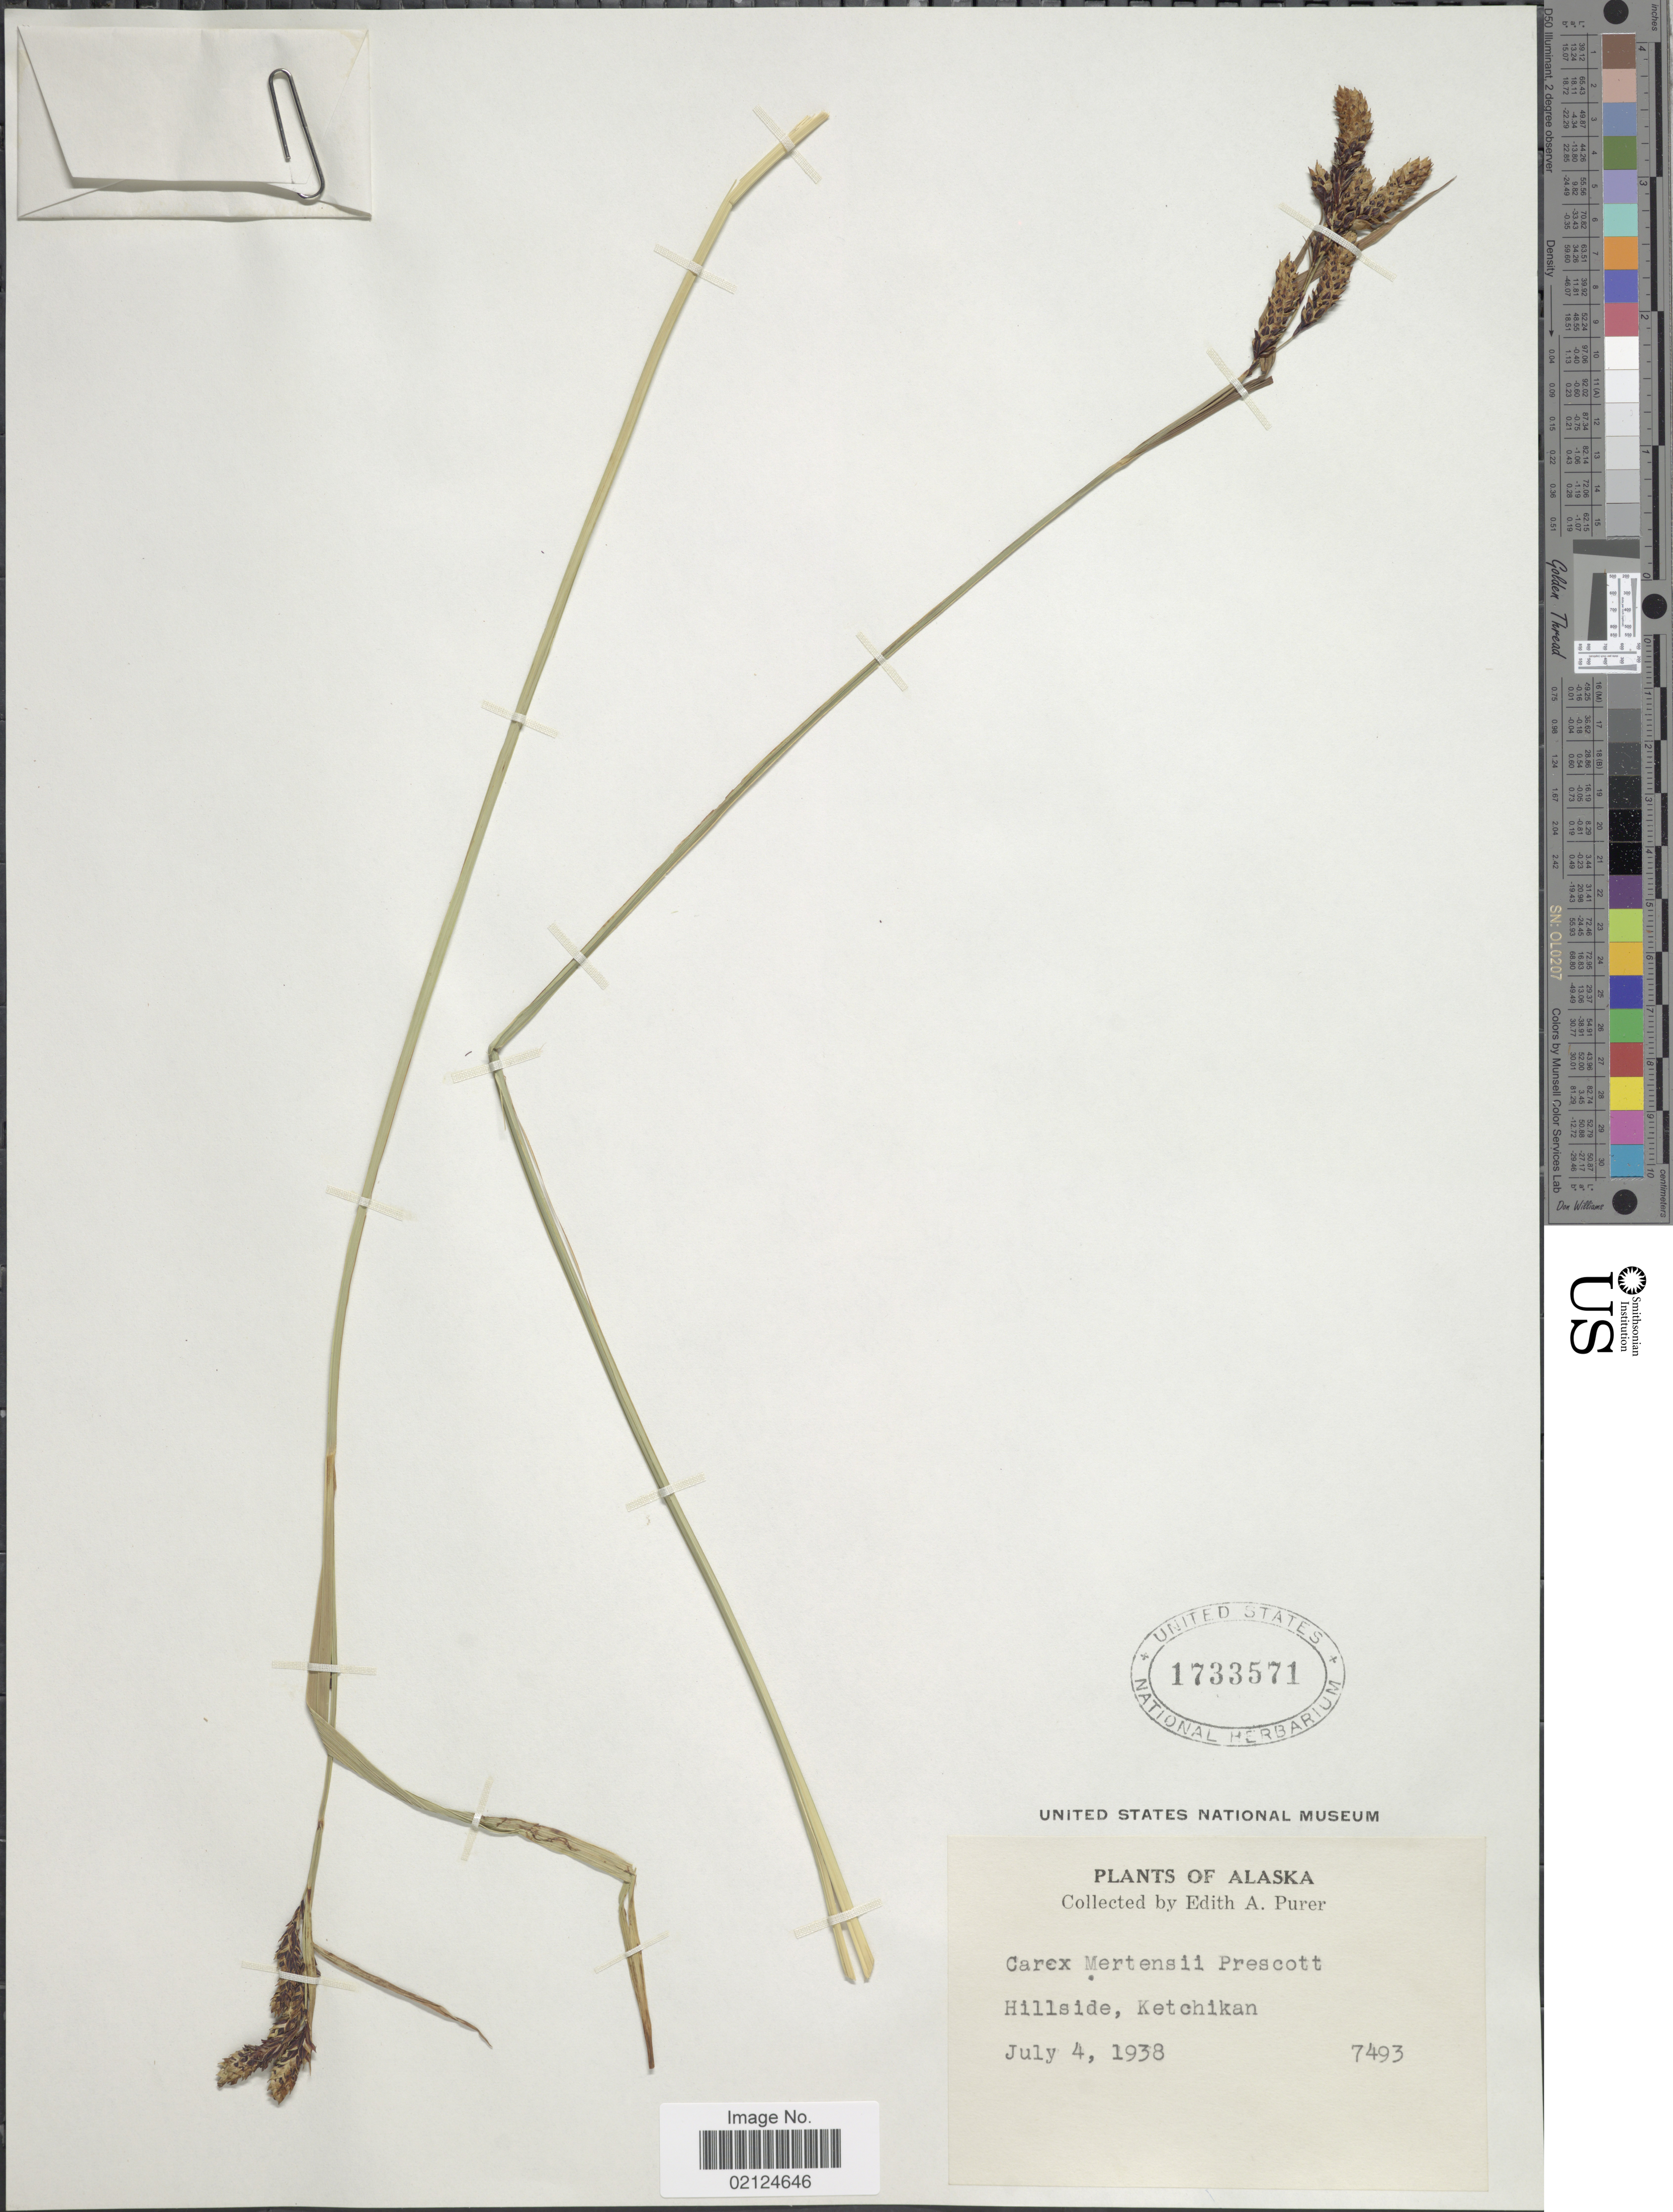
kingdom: Plantae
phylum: Tracheophyta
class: Liliopsida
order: Poales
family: Cyperaceae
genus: Carex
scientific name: Carex mertensii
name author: J.D. Prescott ex Bong.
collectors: E. Purer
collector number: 7493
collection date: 1938-07-04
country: United States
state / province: Alaska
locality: Hillside Ketchikan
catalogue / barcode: US 1733571